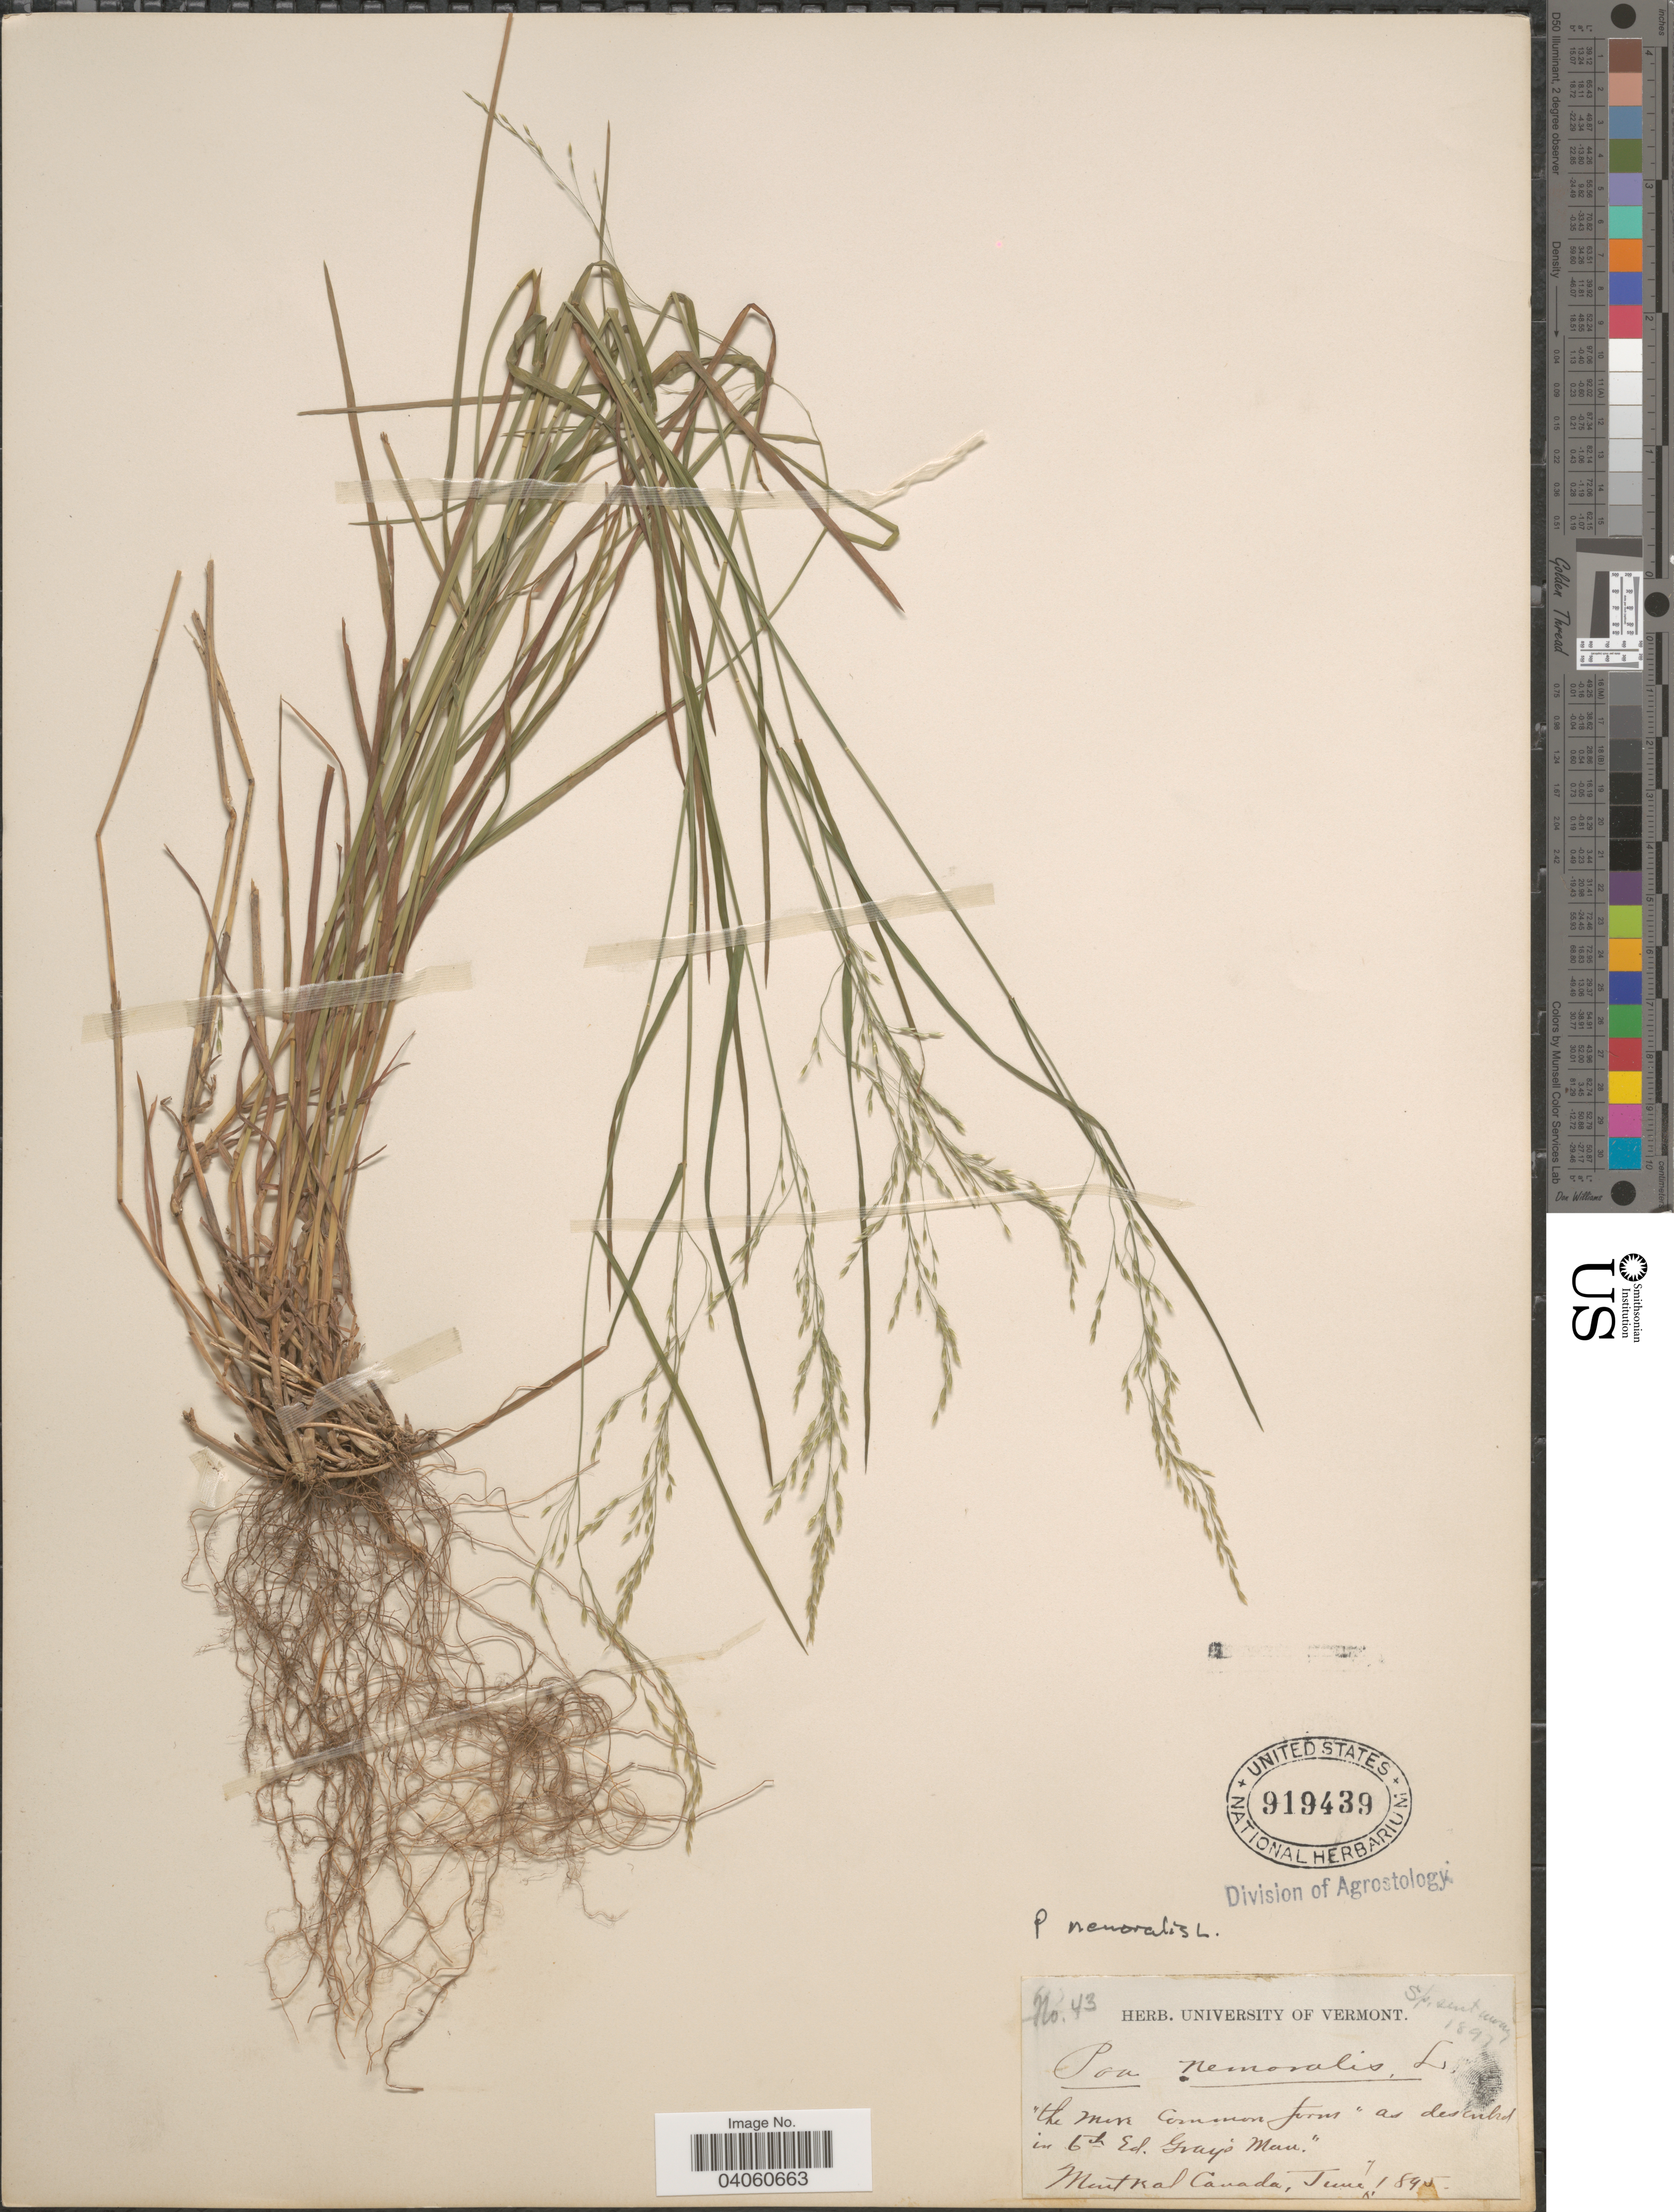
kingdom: Plantae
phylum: Tracheophyta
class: Liliopsida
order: Poales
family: Poaceae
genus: Poa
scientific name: Poa nemoralis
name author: L.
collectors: University of Vermont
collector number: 43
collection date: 1845-06-07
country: Canada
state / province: Quebec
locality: Montreal.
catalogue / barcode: US 919439